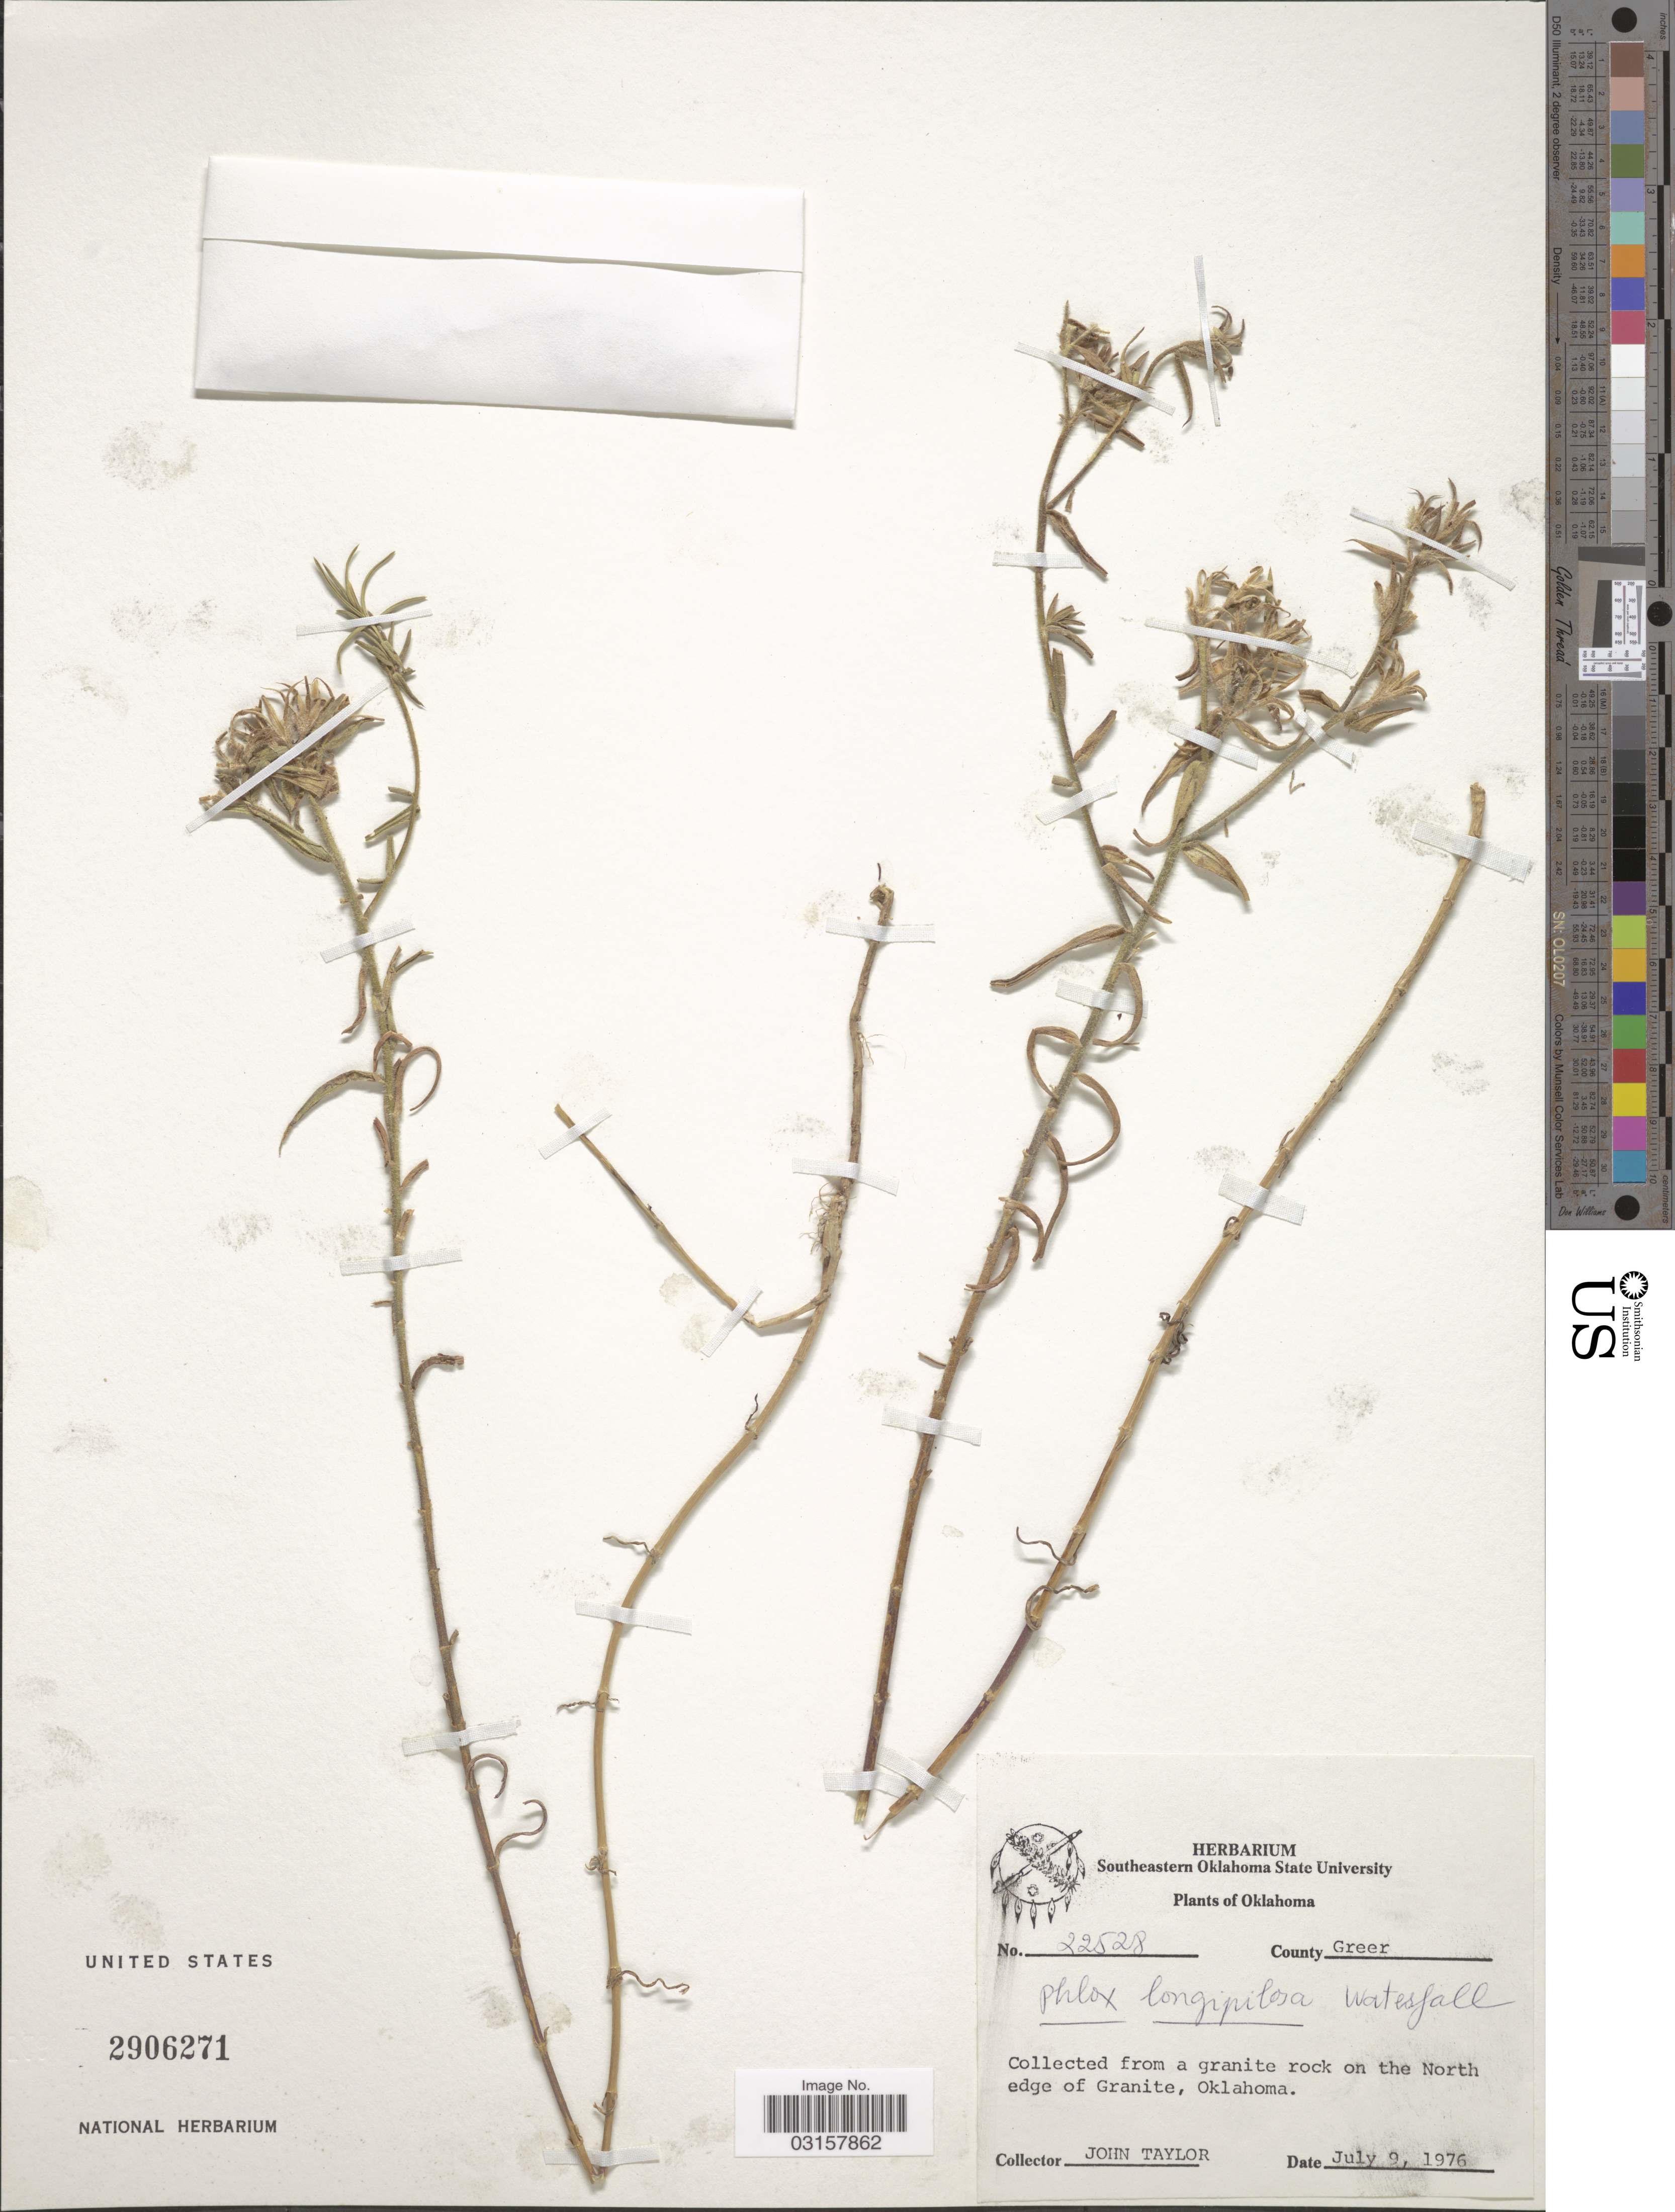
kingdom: Plantae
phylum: Tracheophyta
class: Magnoliopsida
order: Ericales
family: Polemoniaceae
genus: Phlox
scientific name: Phlox pilosa subsp. longipilosa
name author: (Waterf.) Locklear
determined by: Mayfield, M. H.; Ferguson, C. J.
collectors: J. Taylor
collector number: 22528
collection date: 1976-07-09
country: United States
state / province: Oklahoma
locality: County Greer. On the North edge of Granite.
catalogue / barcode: US 2906271